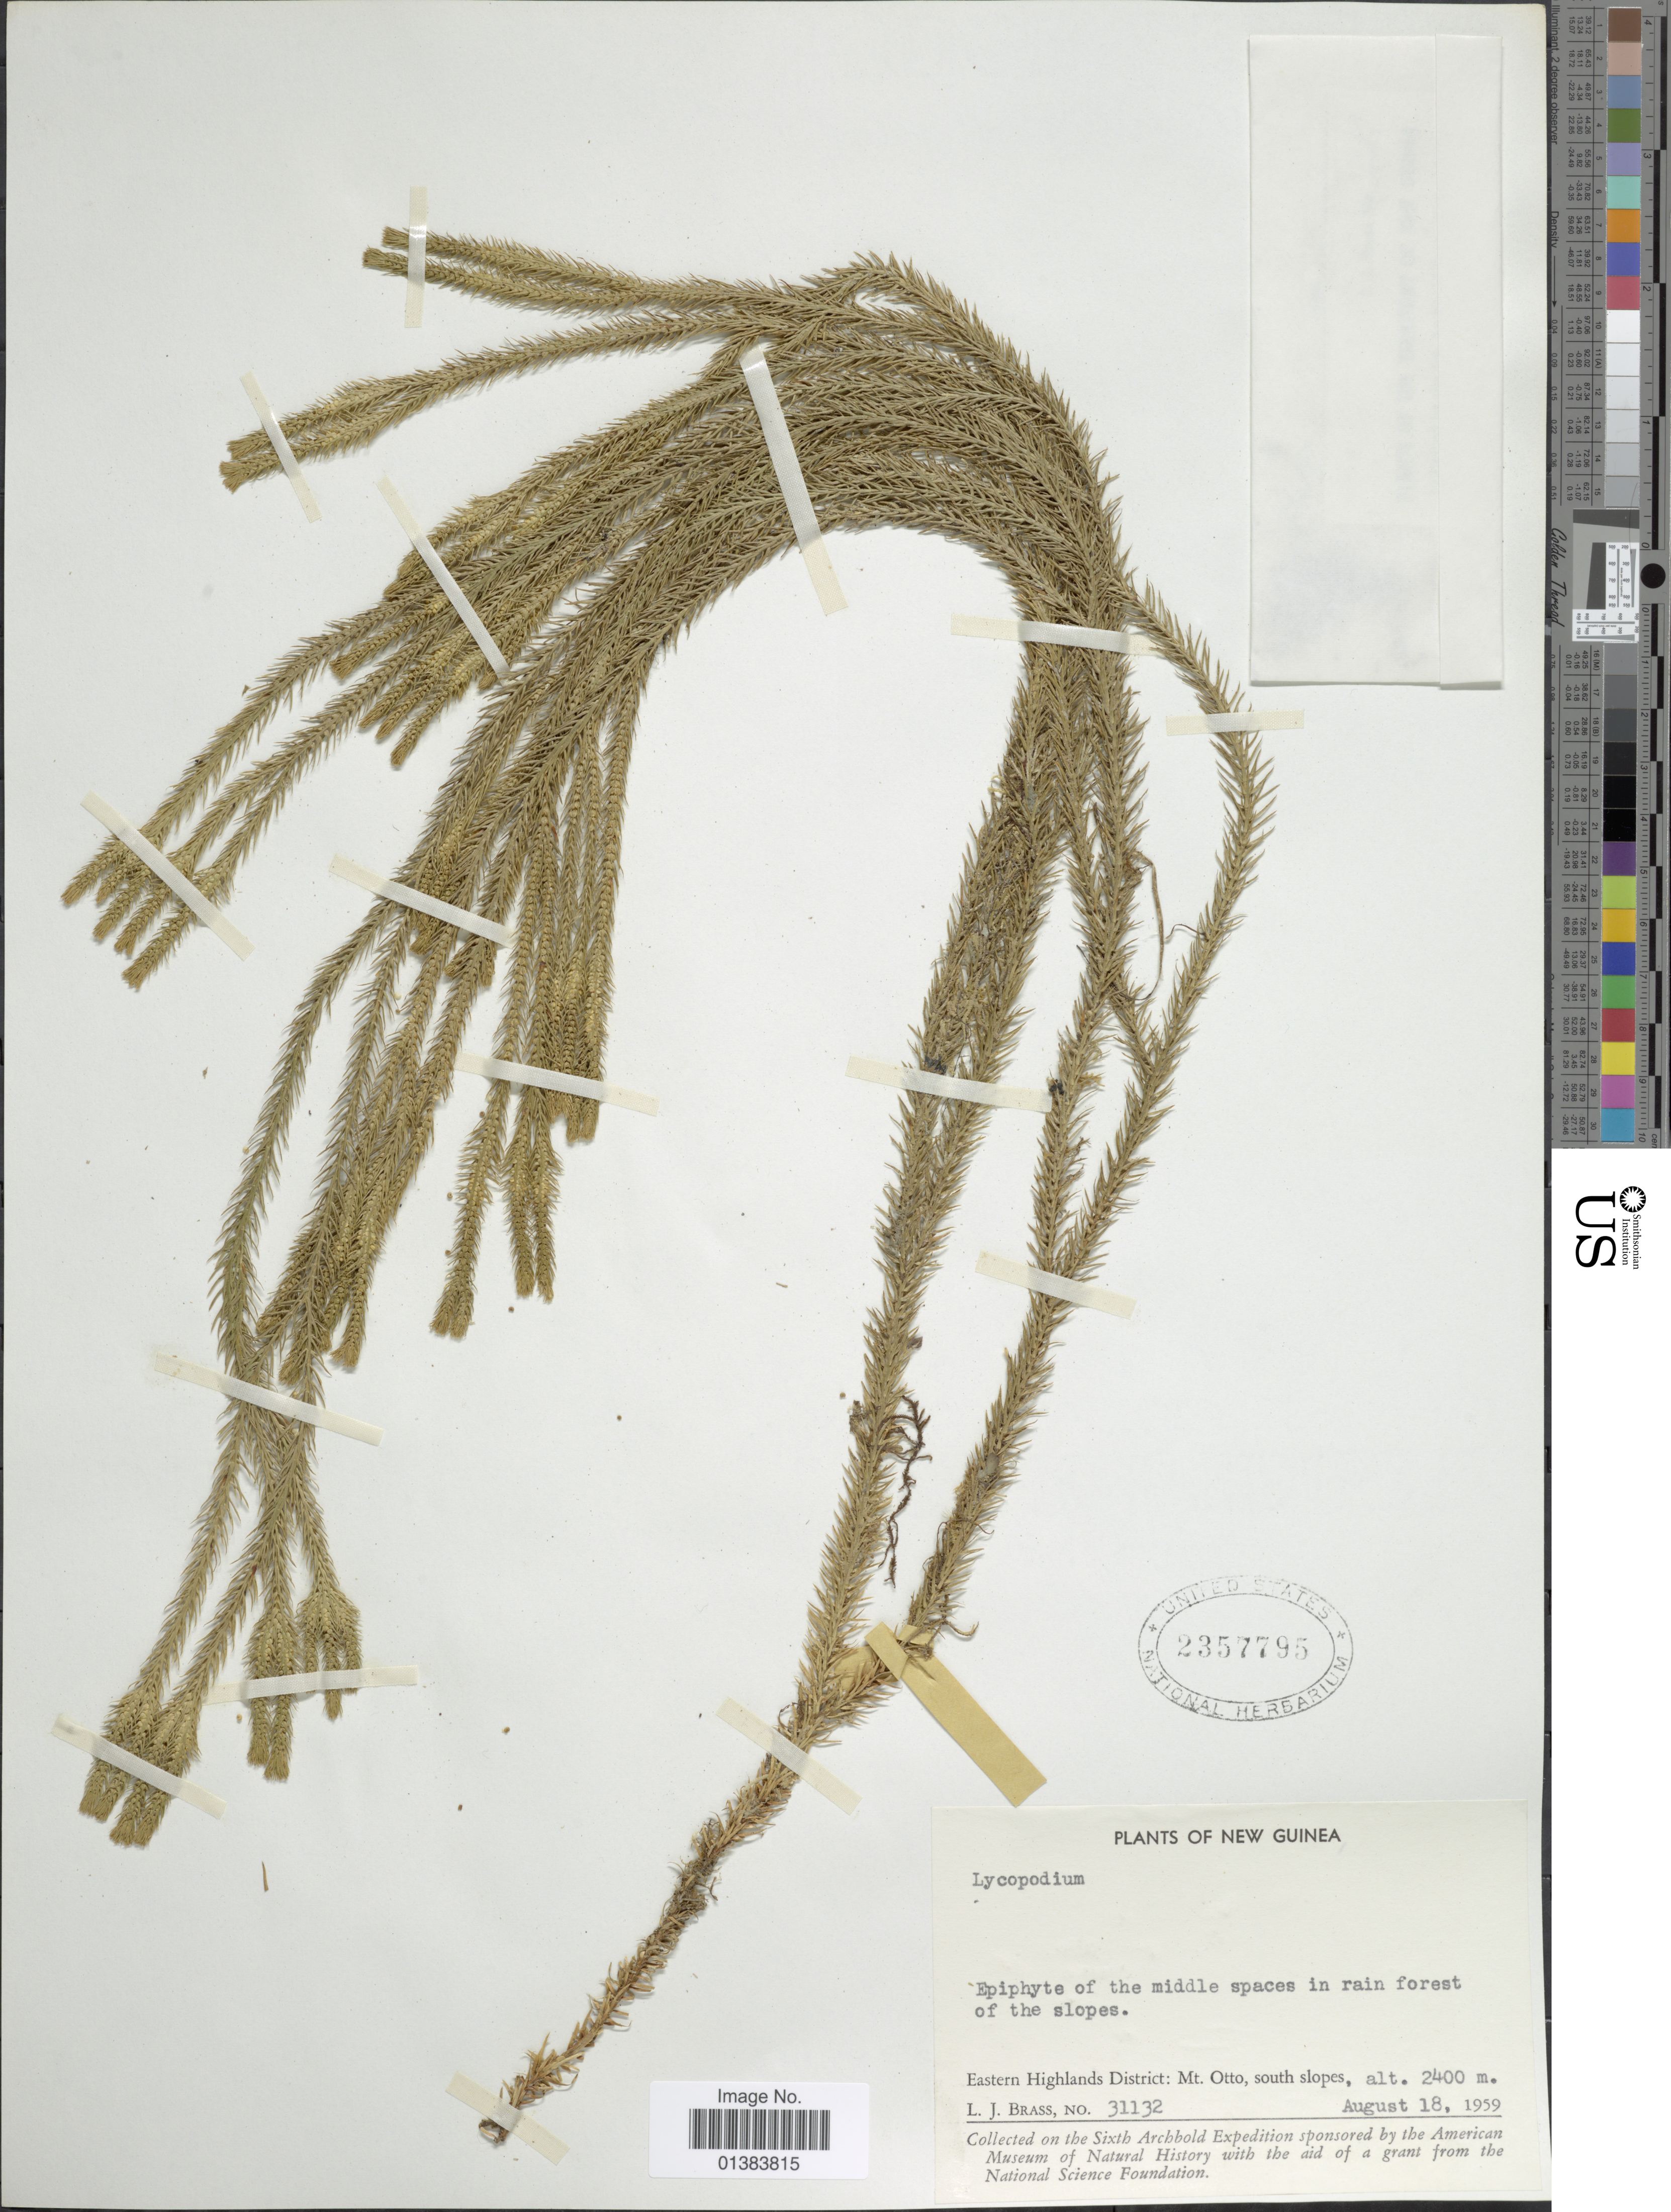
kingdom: Plantae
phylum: Tracheophyta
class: Lycopodiopsida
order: Lycopodiales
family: Lycopodiaceae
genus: Phlegmariurus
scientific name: Phlegmariurus verticillatus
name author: (L. f.) A. R. Field & Testo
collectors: L. J. Brass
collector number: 31132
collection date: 1959-08-18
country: Papua New Guinea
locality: New Guinea, Eastern Highlands District: Mt. Otto, south slopes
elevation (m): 2400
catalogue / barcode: US 2357795